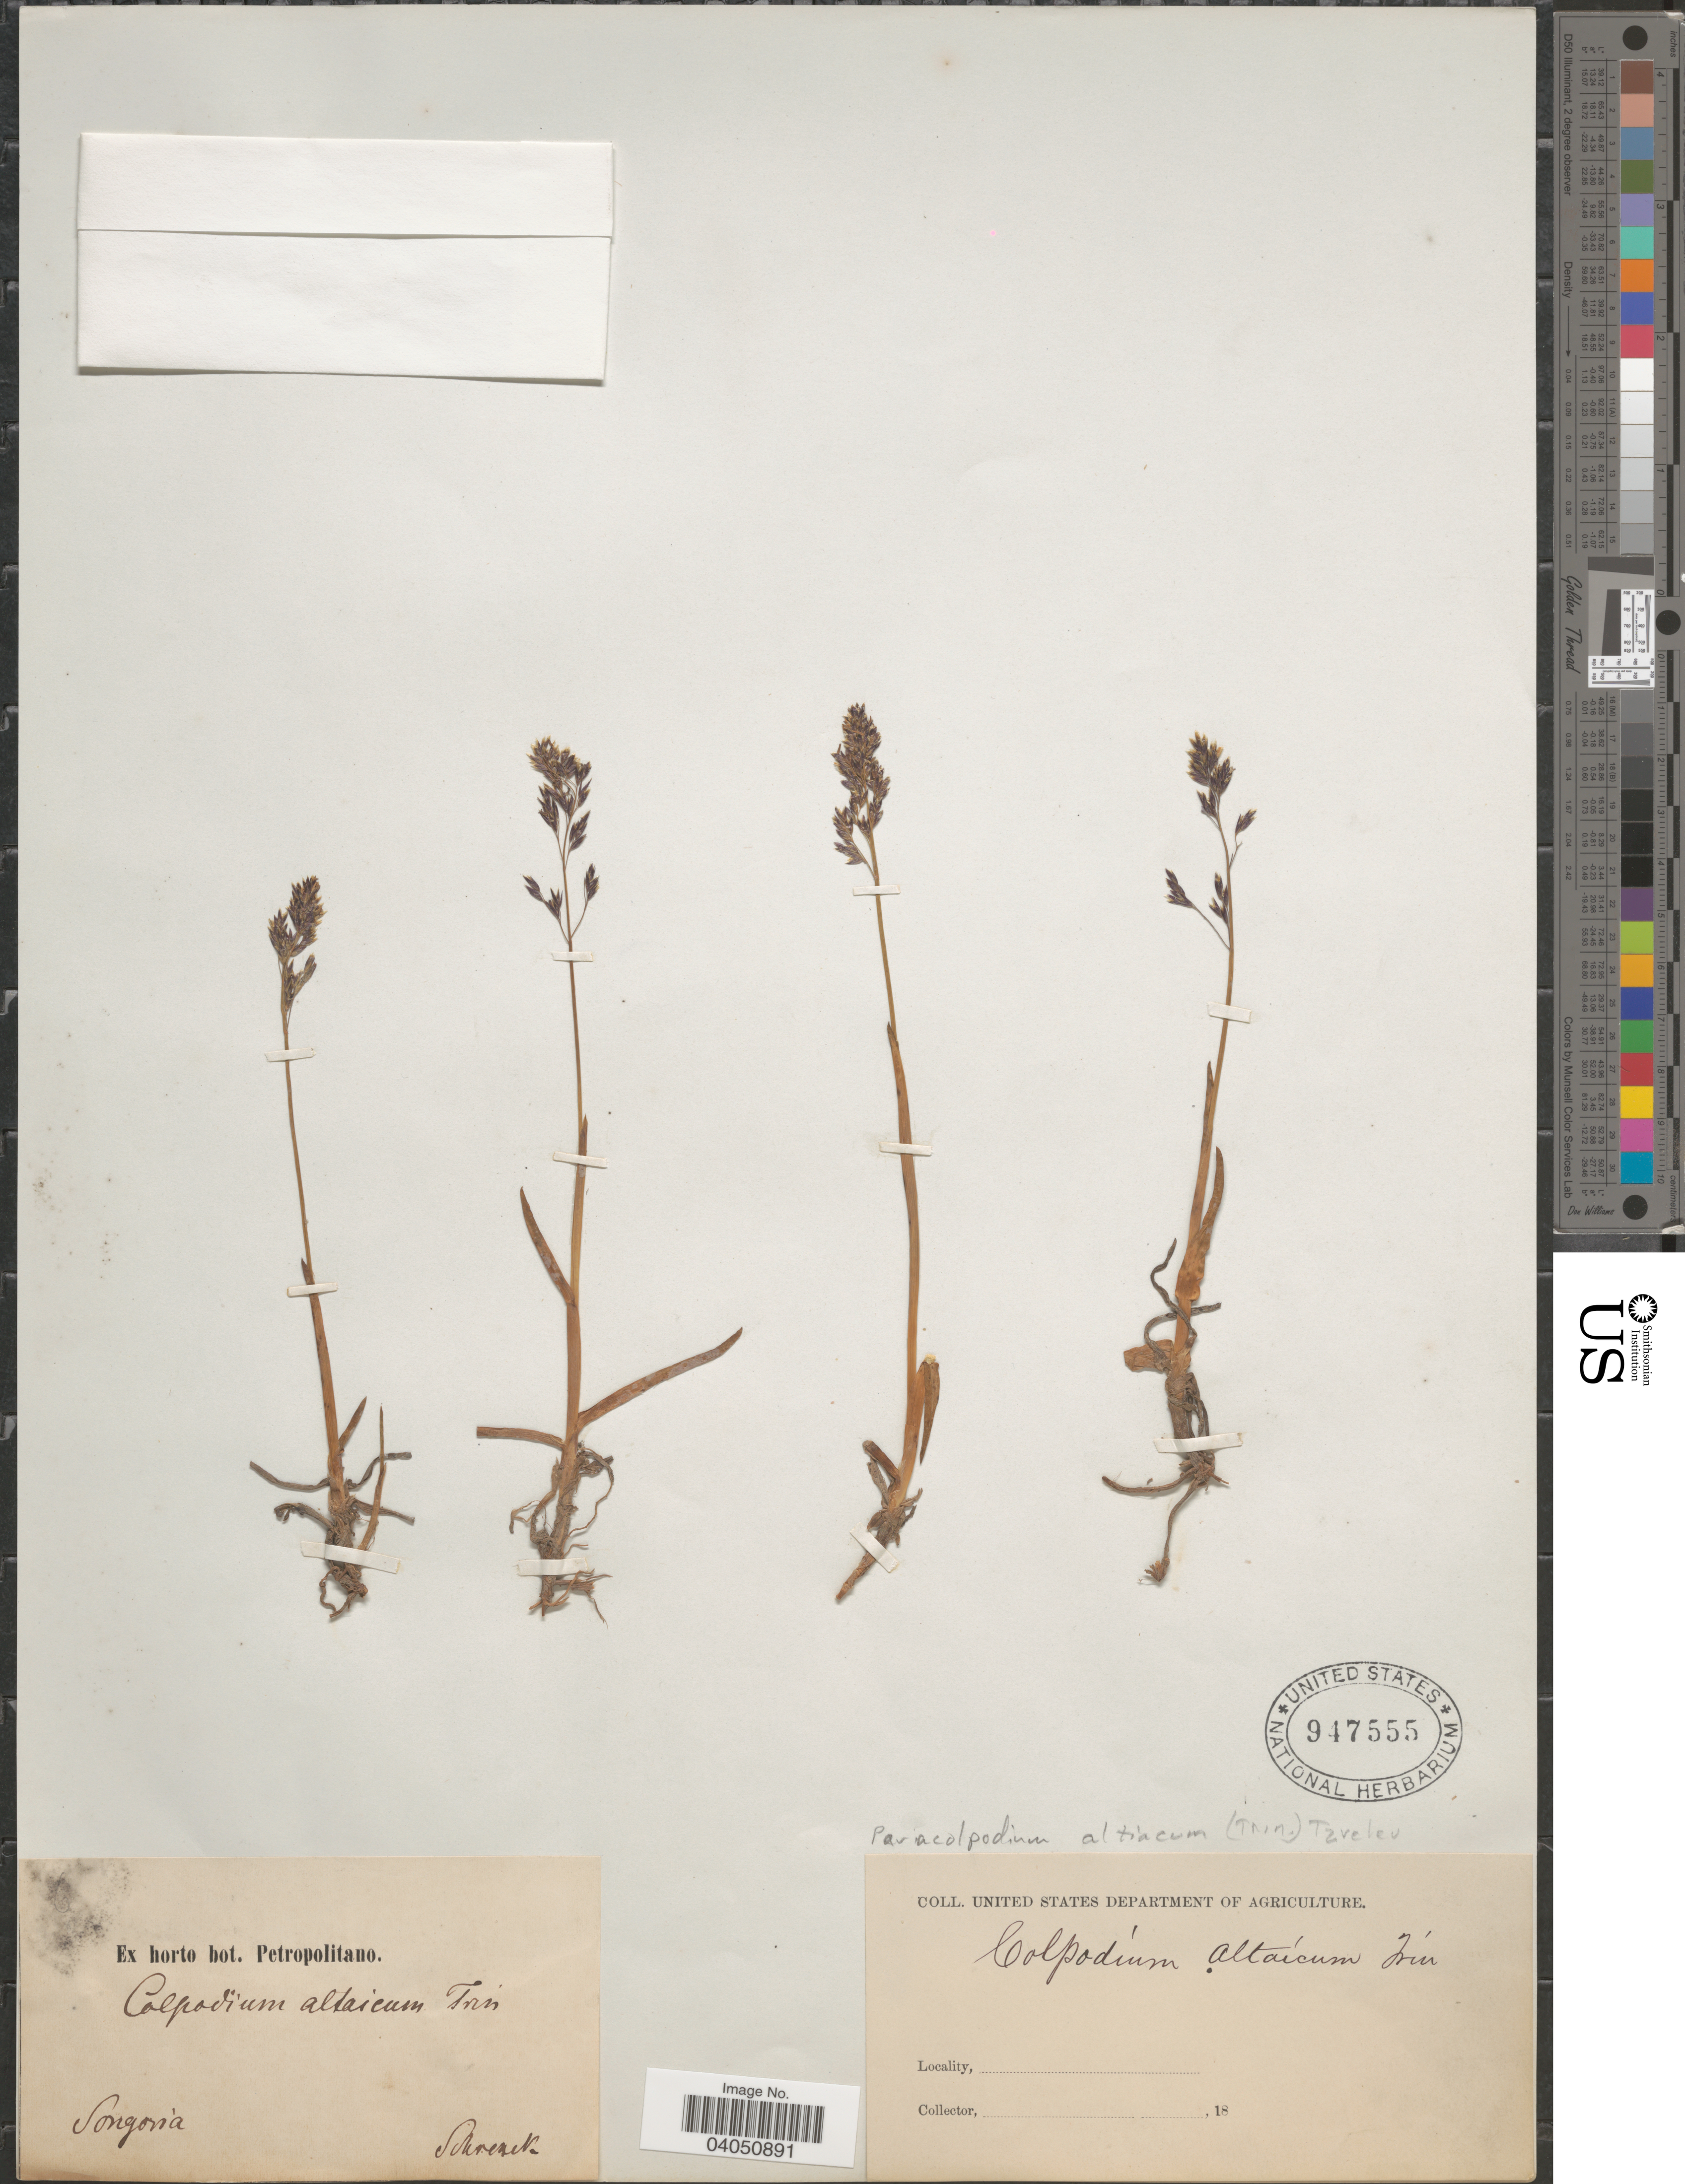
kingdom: Plantae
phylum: Tracheophyta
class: Liliopsida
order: Poales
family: Poaceae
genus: Paracolpodium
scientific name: Paracolpodium altaicum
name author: (Trin.) Tzvelev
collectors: -- Schrenck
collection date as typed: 18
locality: Songoria.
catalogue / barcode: US 947555